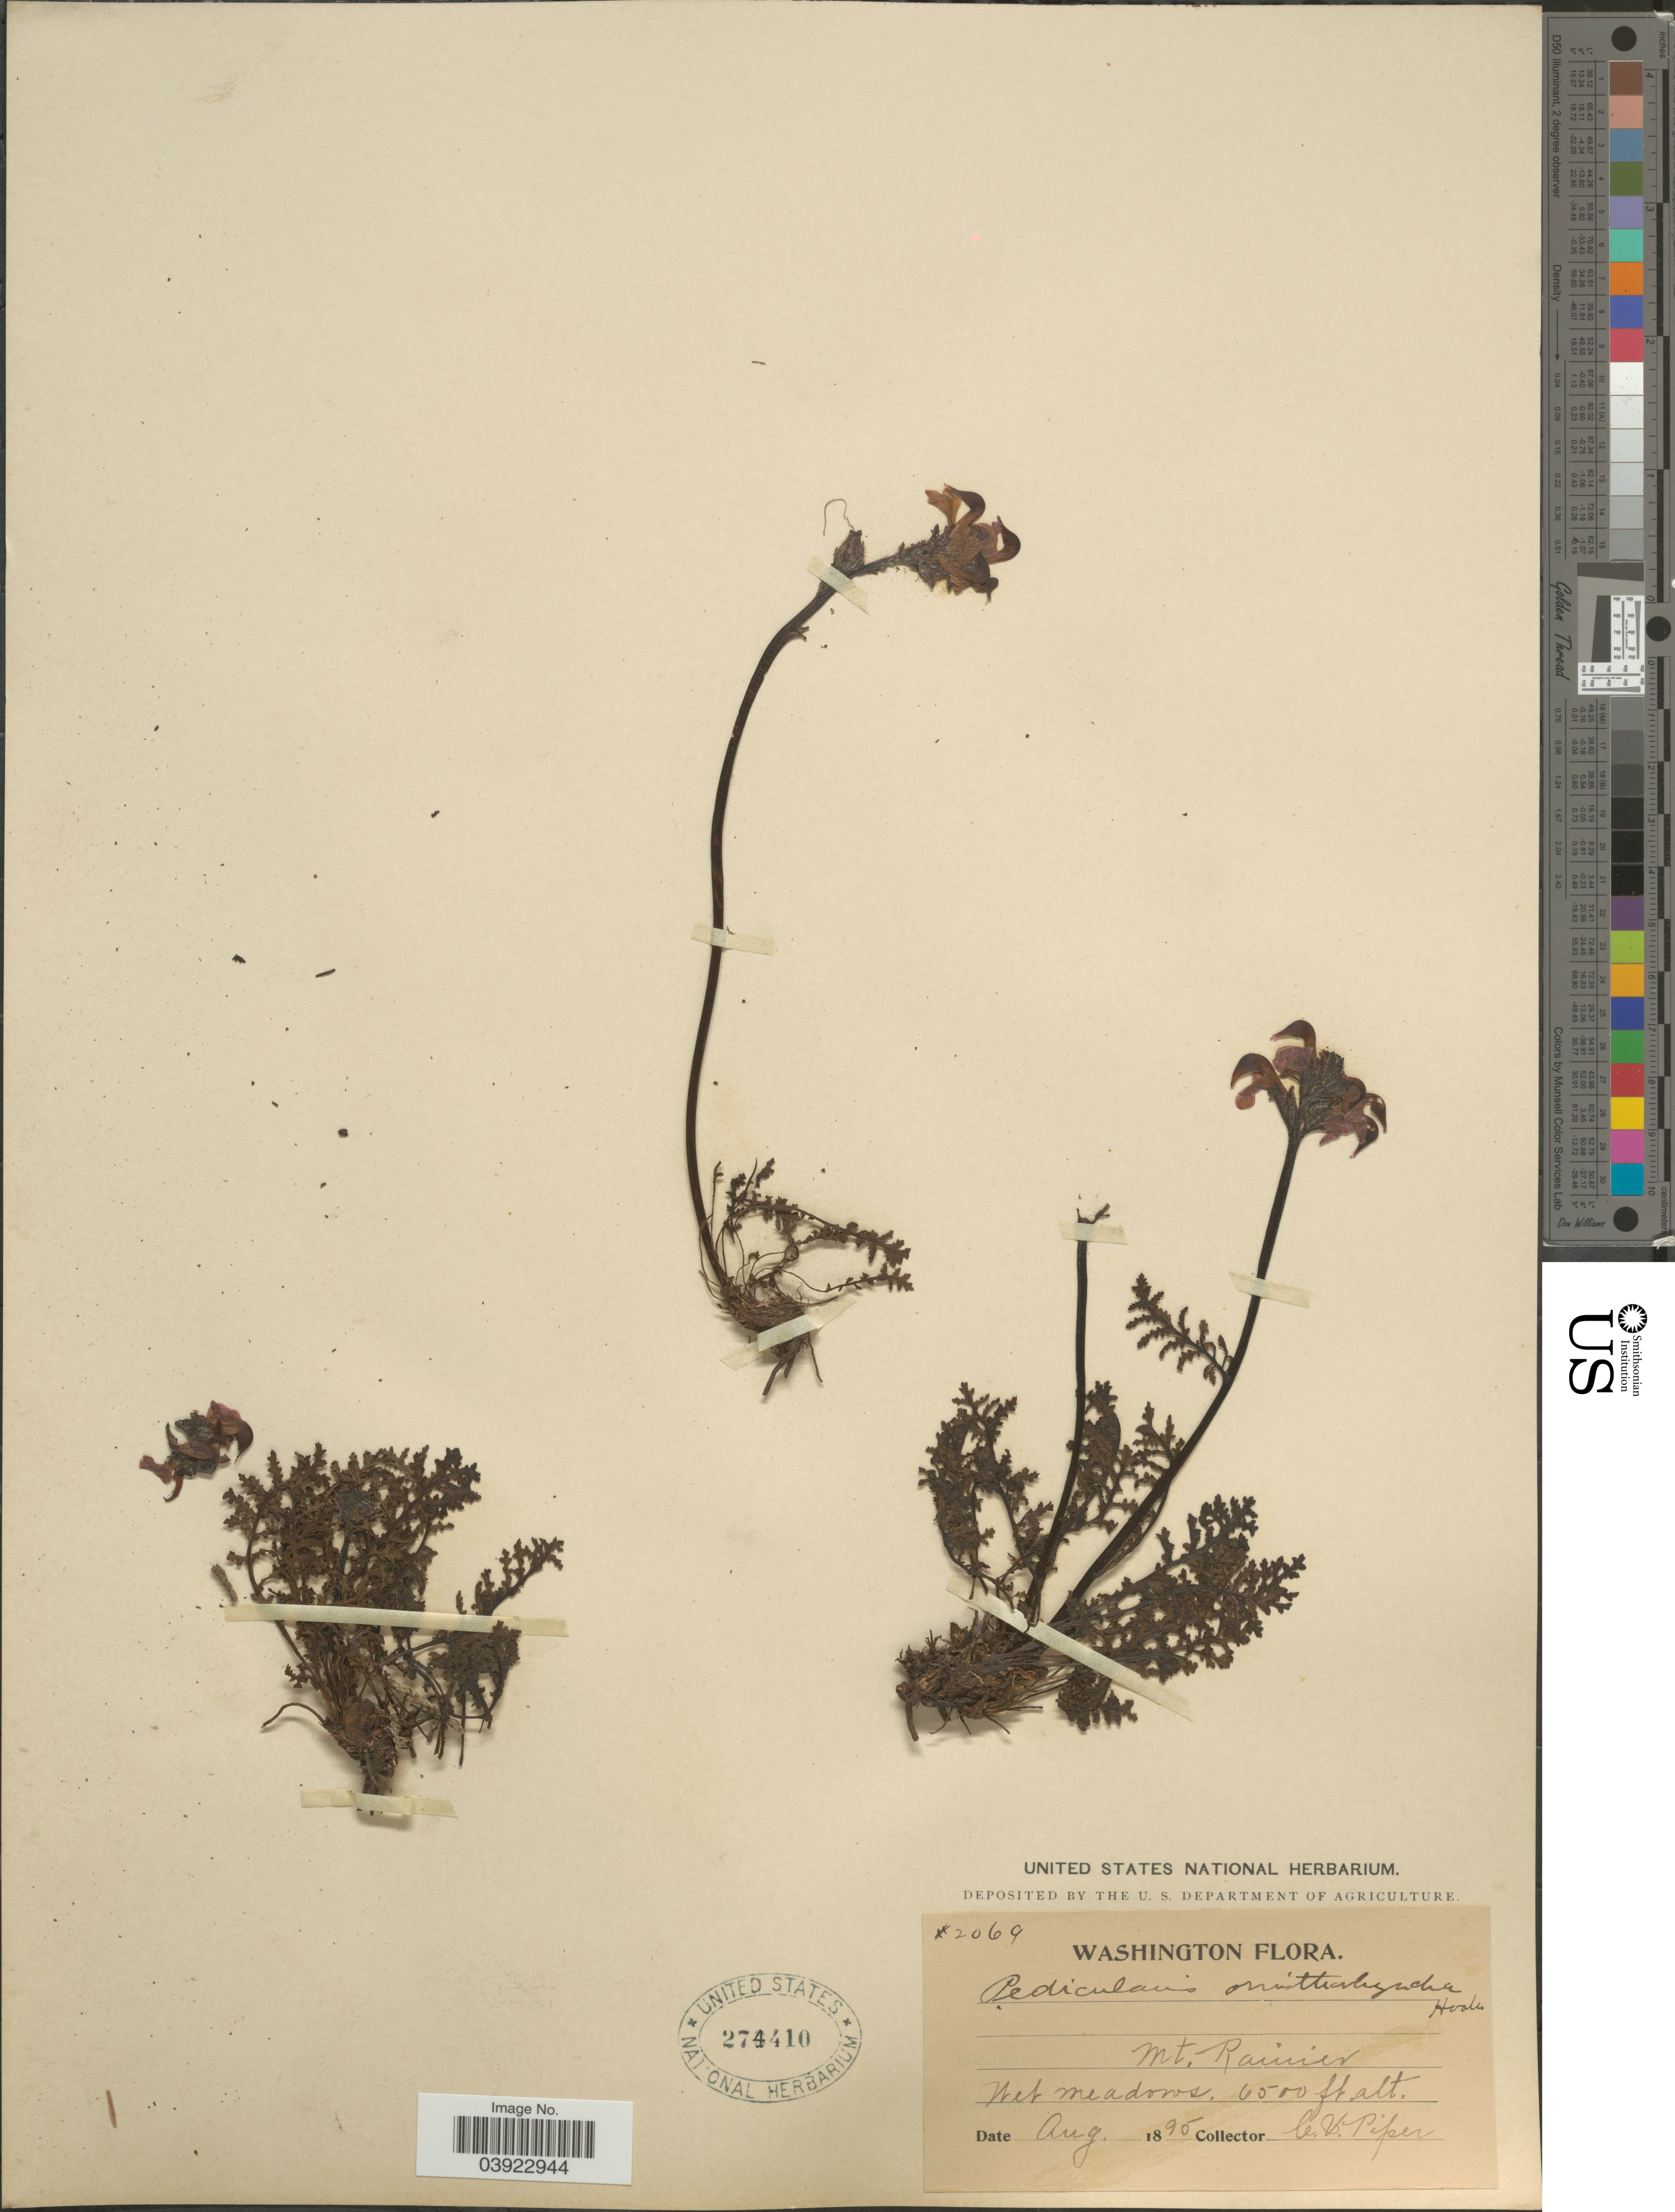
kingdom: Plantae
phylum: Tracheophyta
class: Magnoliopsida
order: Lamiales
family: Orobanchaceae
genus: Pedicularis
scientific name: Pedicularis ornithorhyncha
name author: Benth.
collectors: C. V. Piper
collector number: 2069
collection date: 1895-08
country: United States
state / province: Washington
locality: Mt. Rainier.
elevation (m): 1981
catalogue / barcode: US 274410